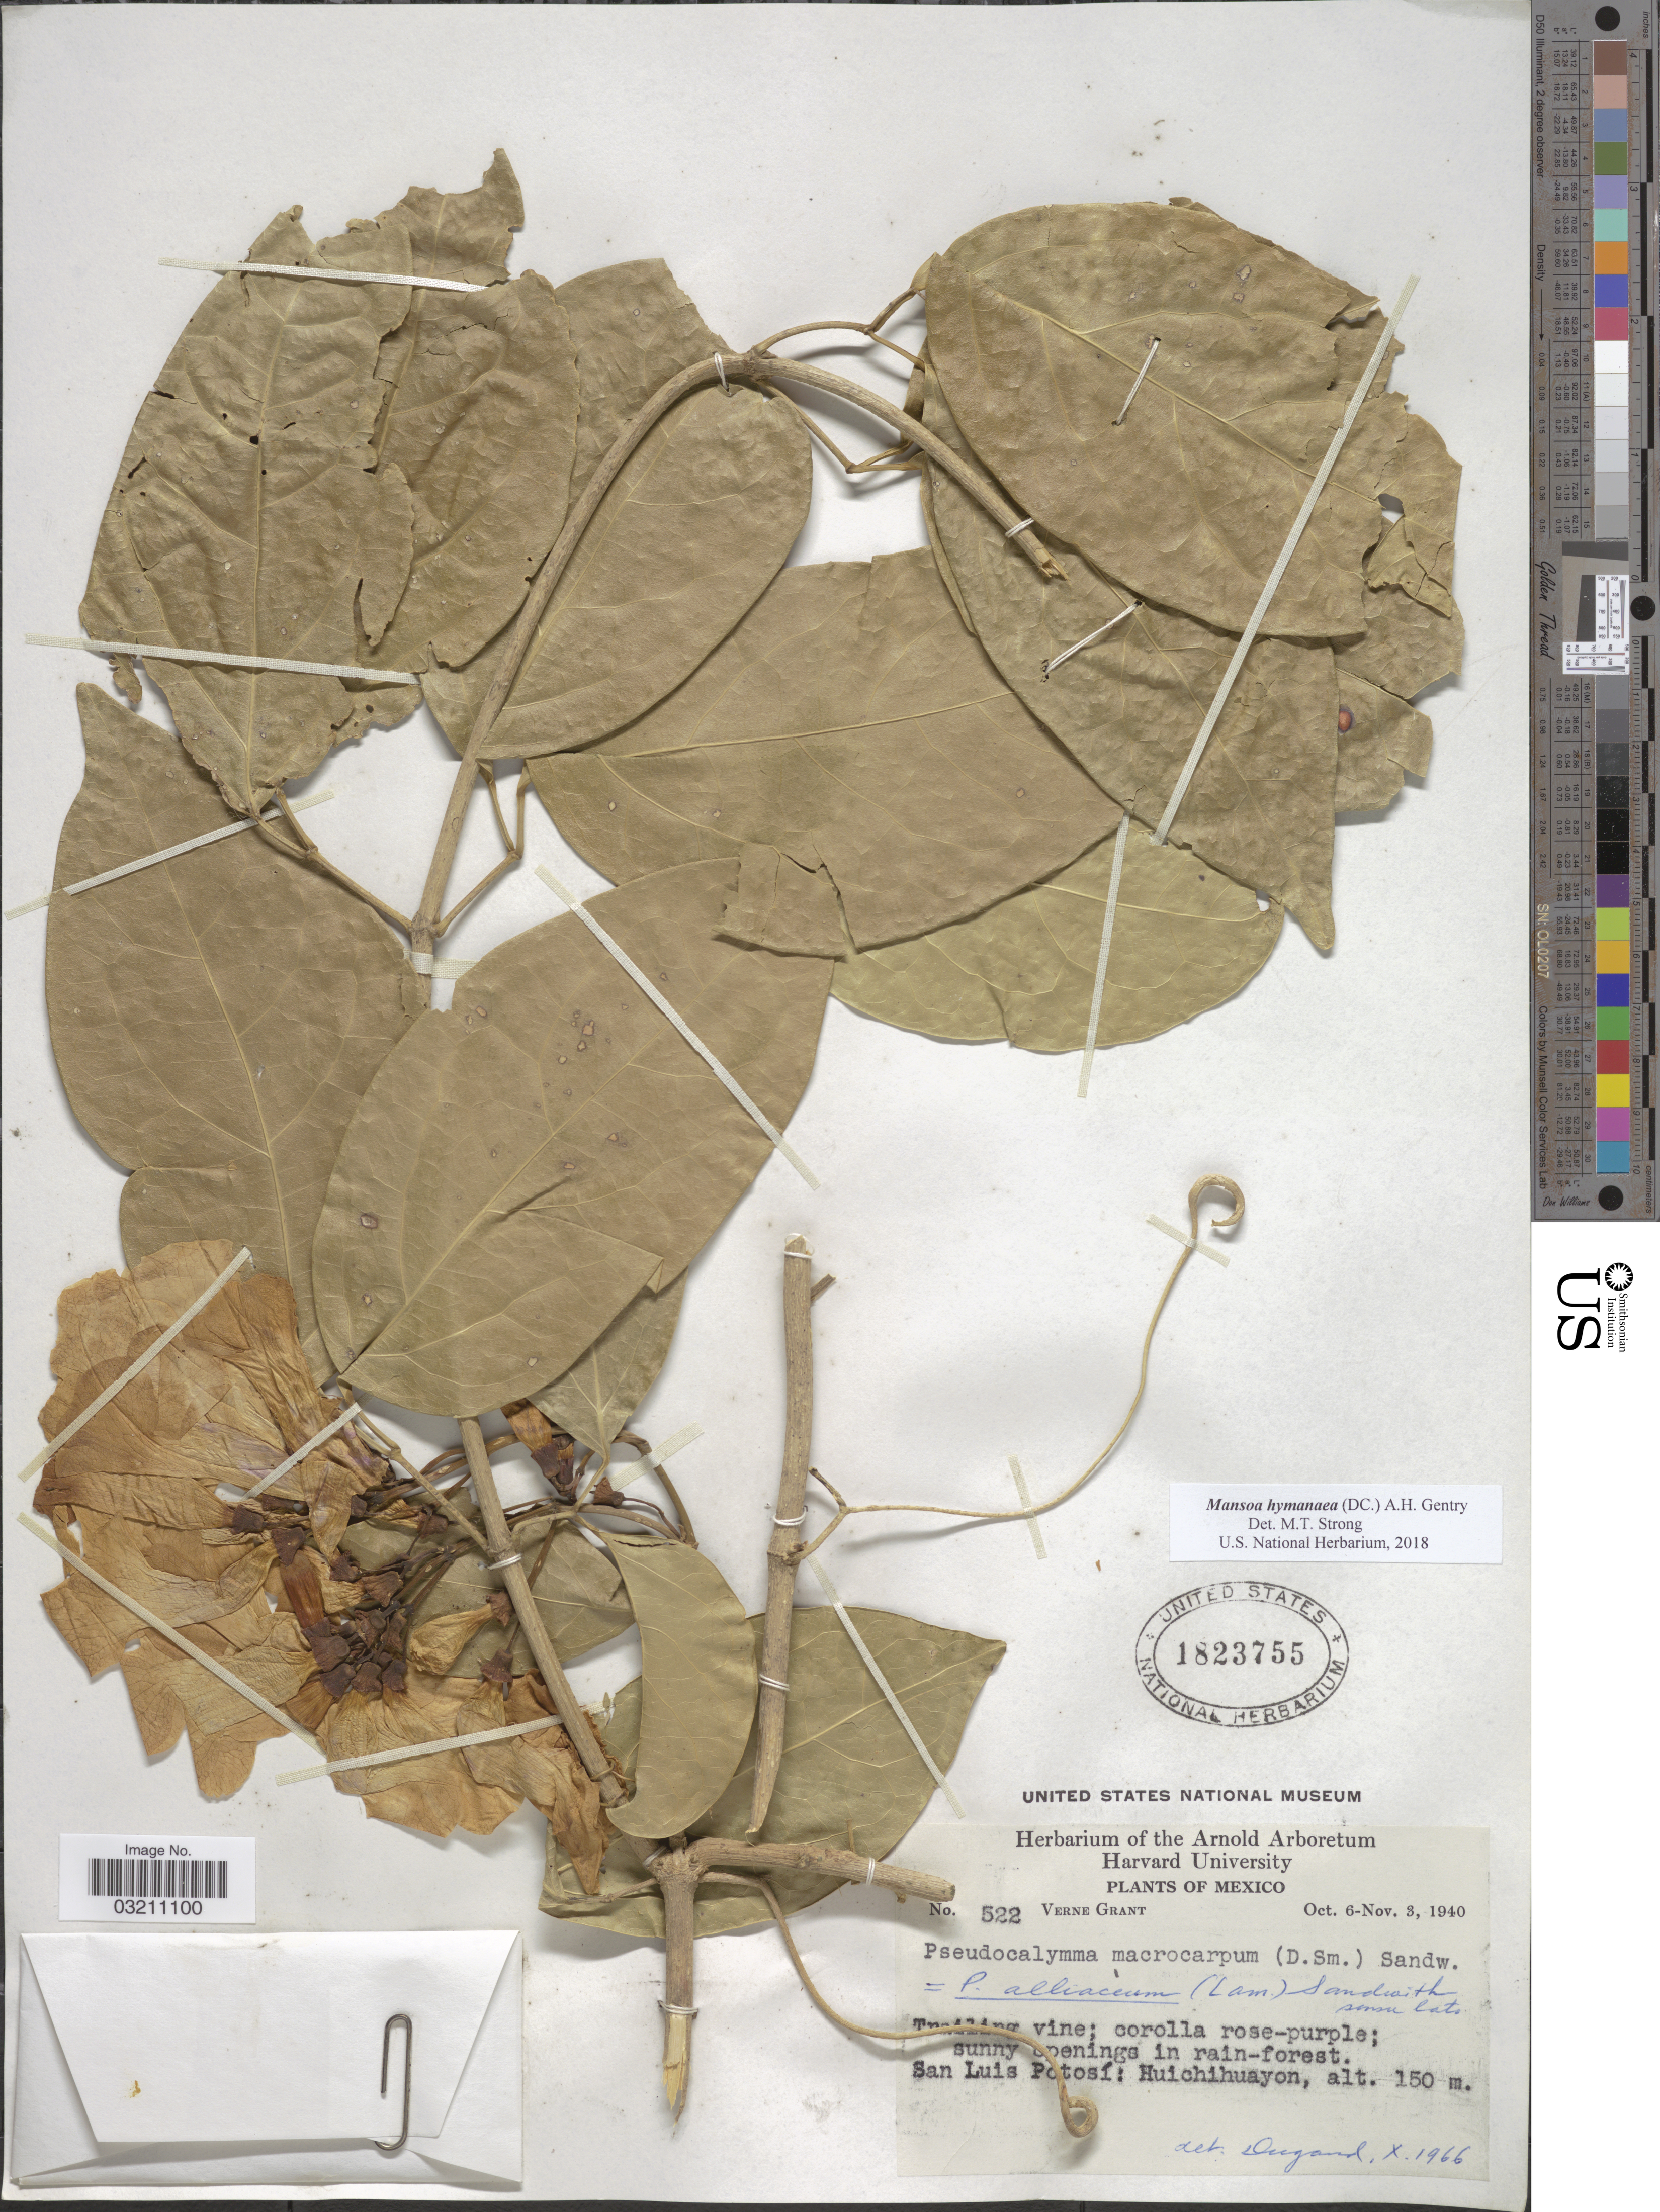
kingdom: Plantae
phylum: Tracheophyta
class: Magnoliopsida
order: Lamiales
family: Bignoniaceae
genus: Mansoa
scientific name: Mansoa hymenaea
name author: (DC.) A.H. Gentry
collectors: V. Grant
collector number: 522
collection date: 1940-10-06/1940-11-03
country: Mexico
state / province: San Luis Potosí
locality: Huichihuayon.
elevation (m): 150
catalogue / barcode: US 1823755